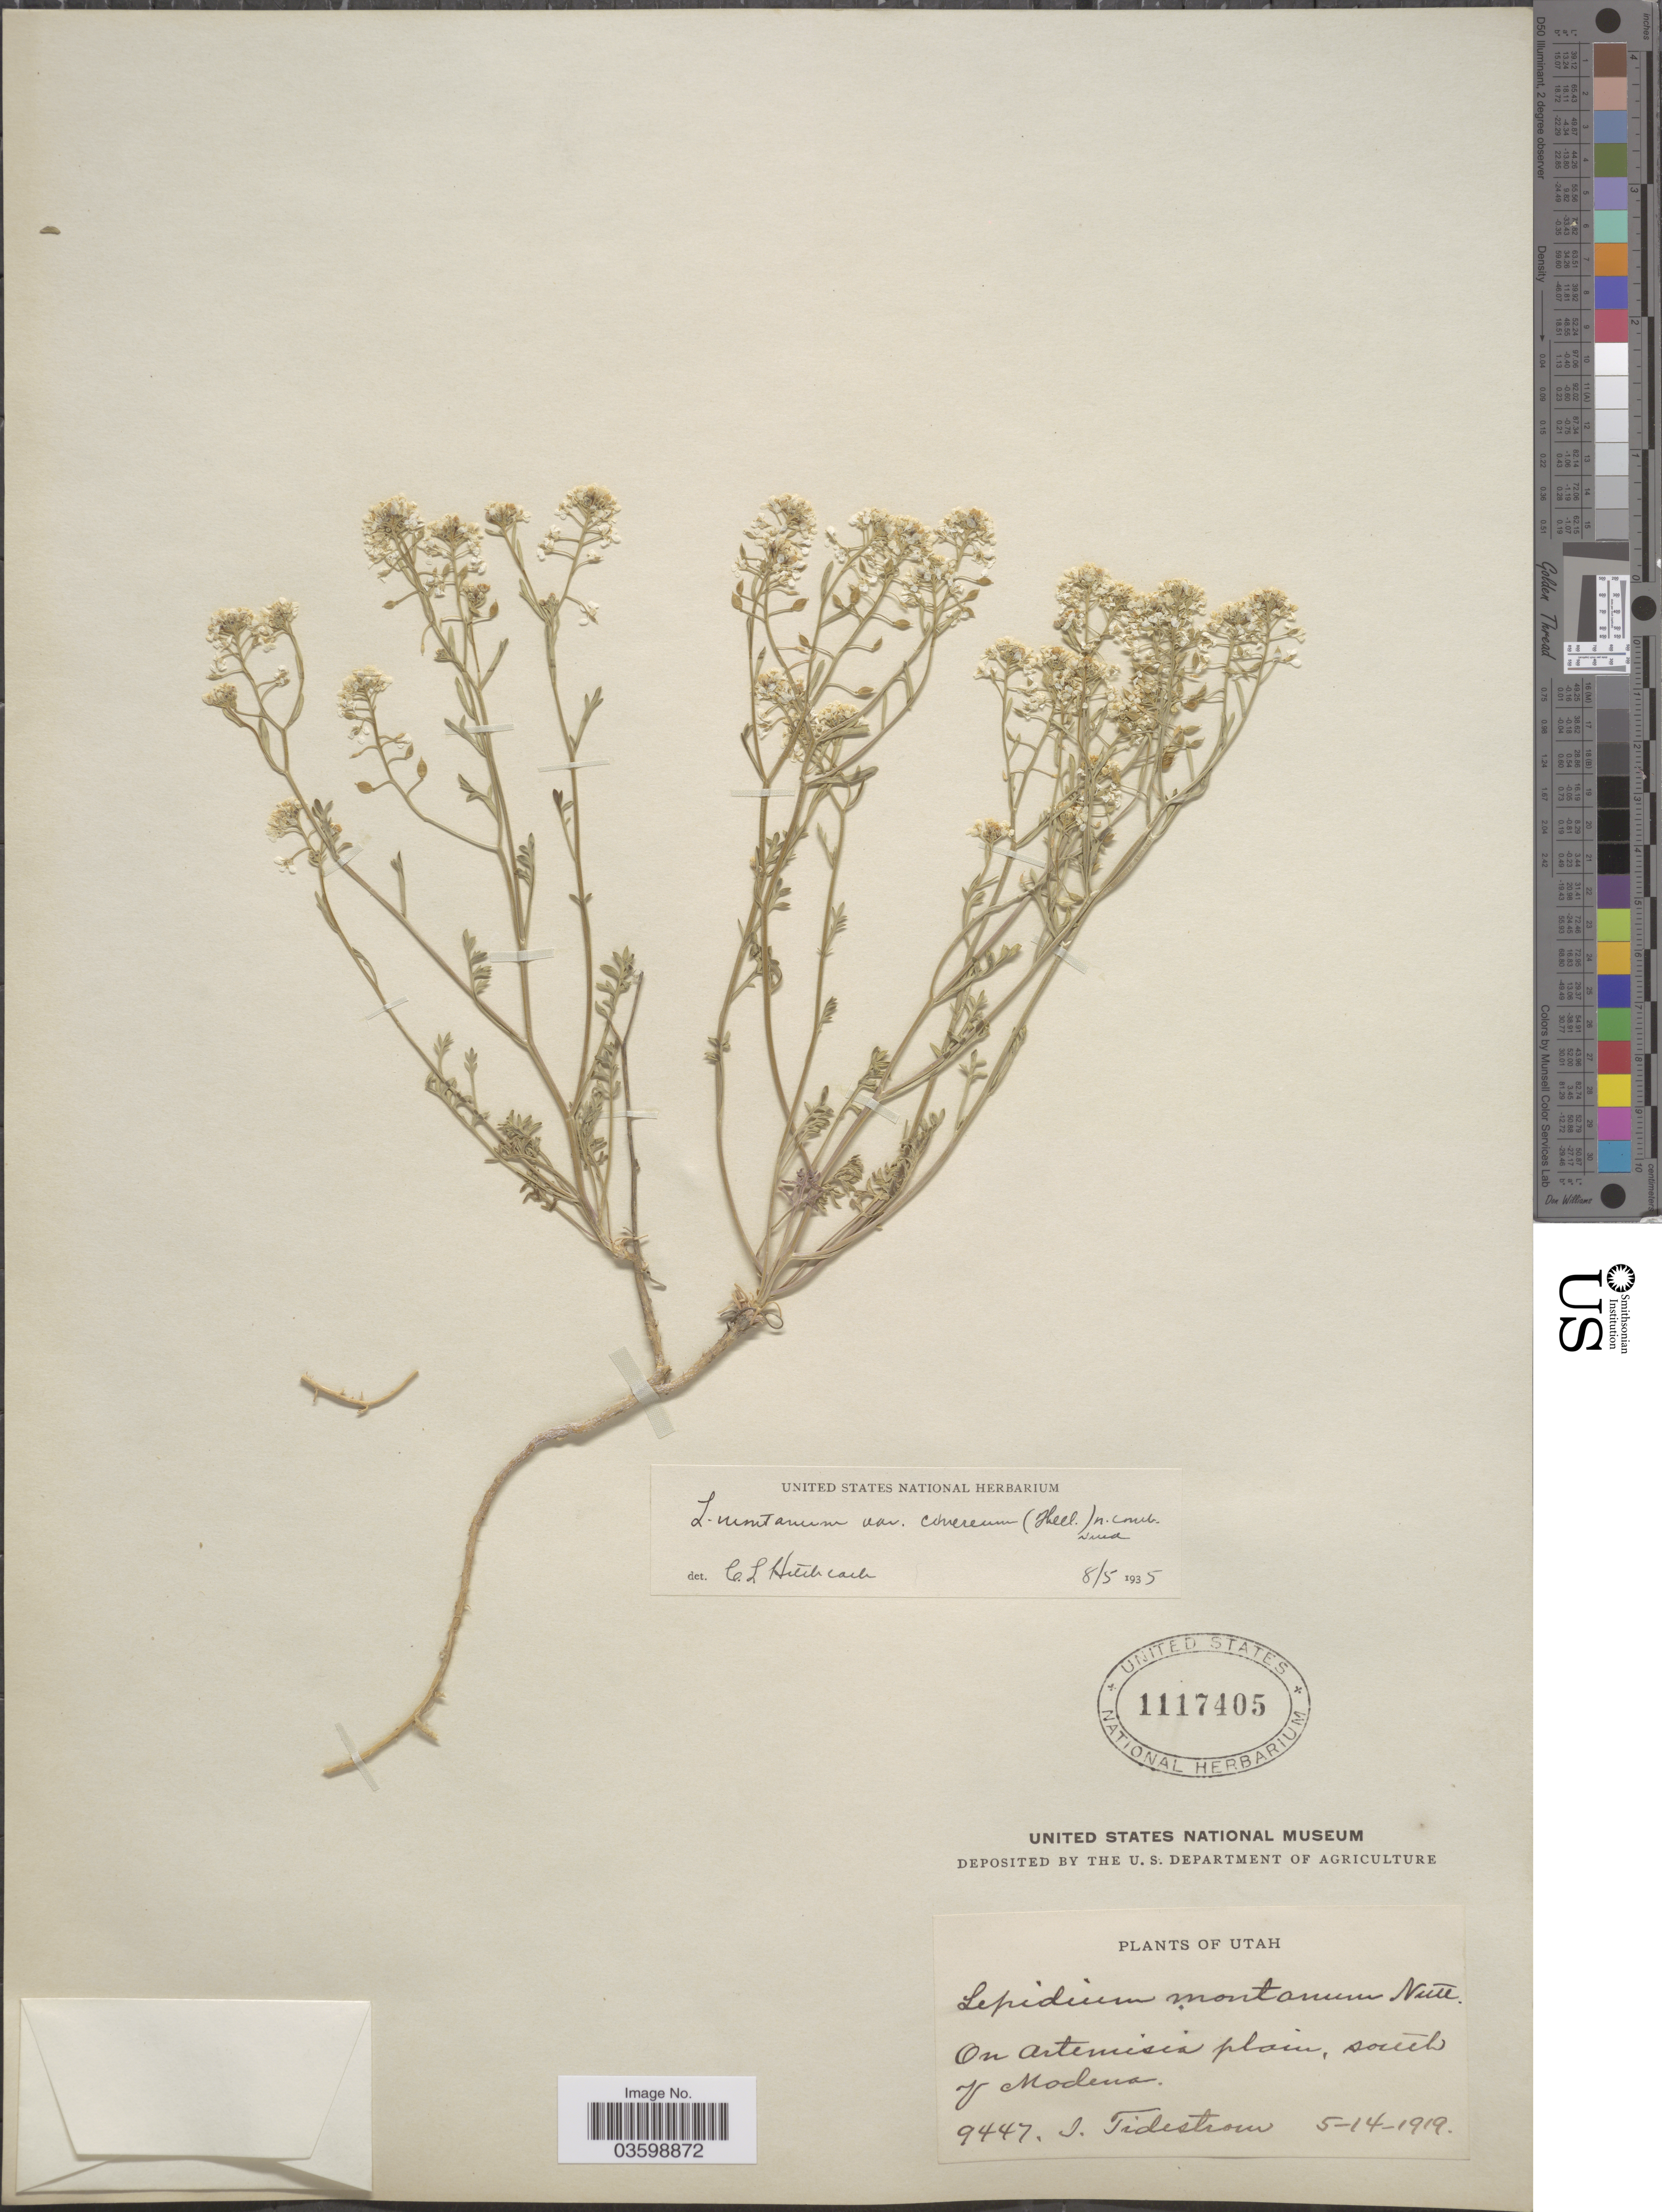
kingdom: Plantae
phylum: Tracheophyta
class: Magnoliopsida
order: Brassicales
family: Brassicaceae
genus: Lepidium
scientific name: Lepidium montanum f. cinereum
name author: C.L. Hitchc.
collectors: I. F. Tidestrom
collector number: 9447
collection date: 1919-05-14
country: United States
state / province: Utah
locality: On artermisia plain, south of Modena.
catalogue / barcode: US 1117405